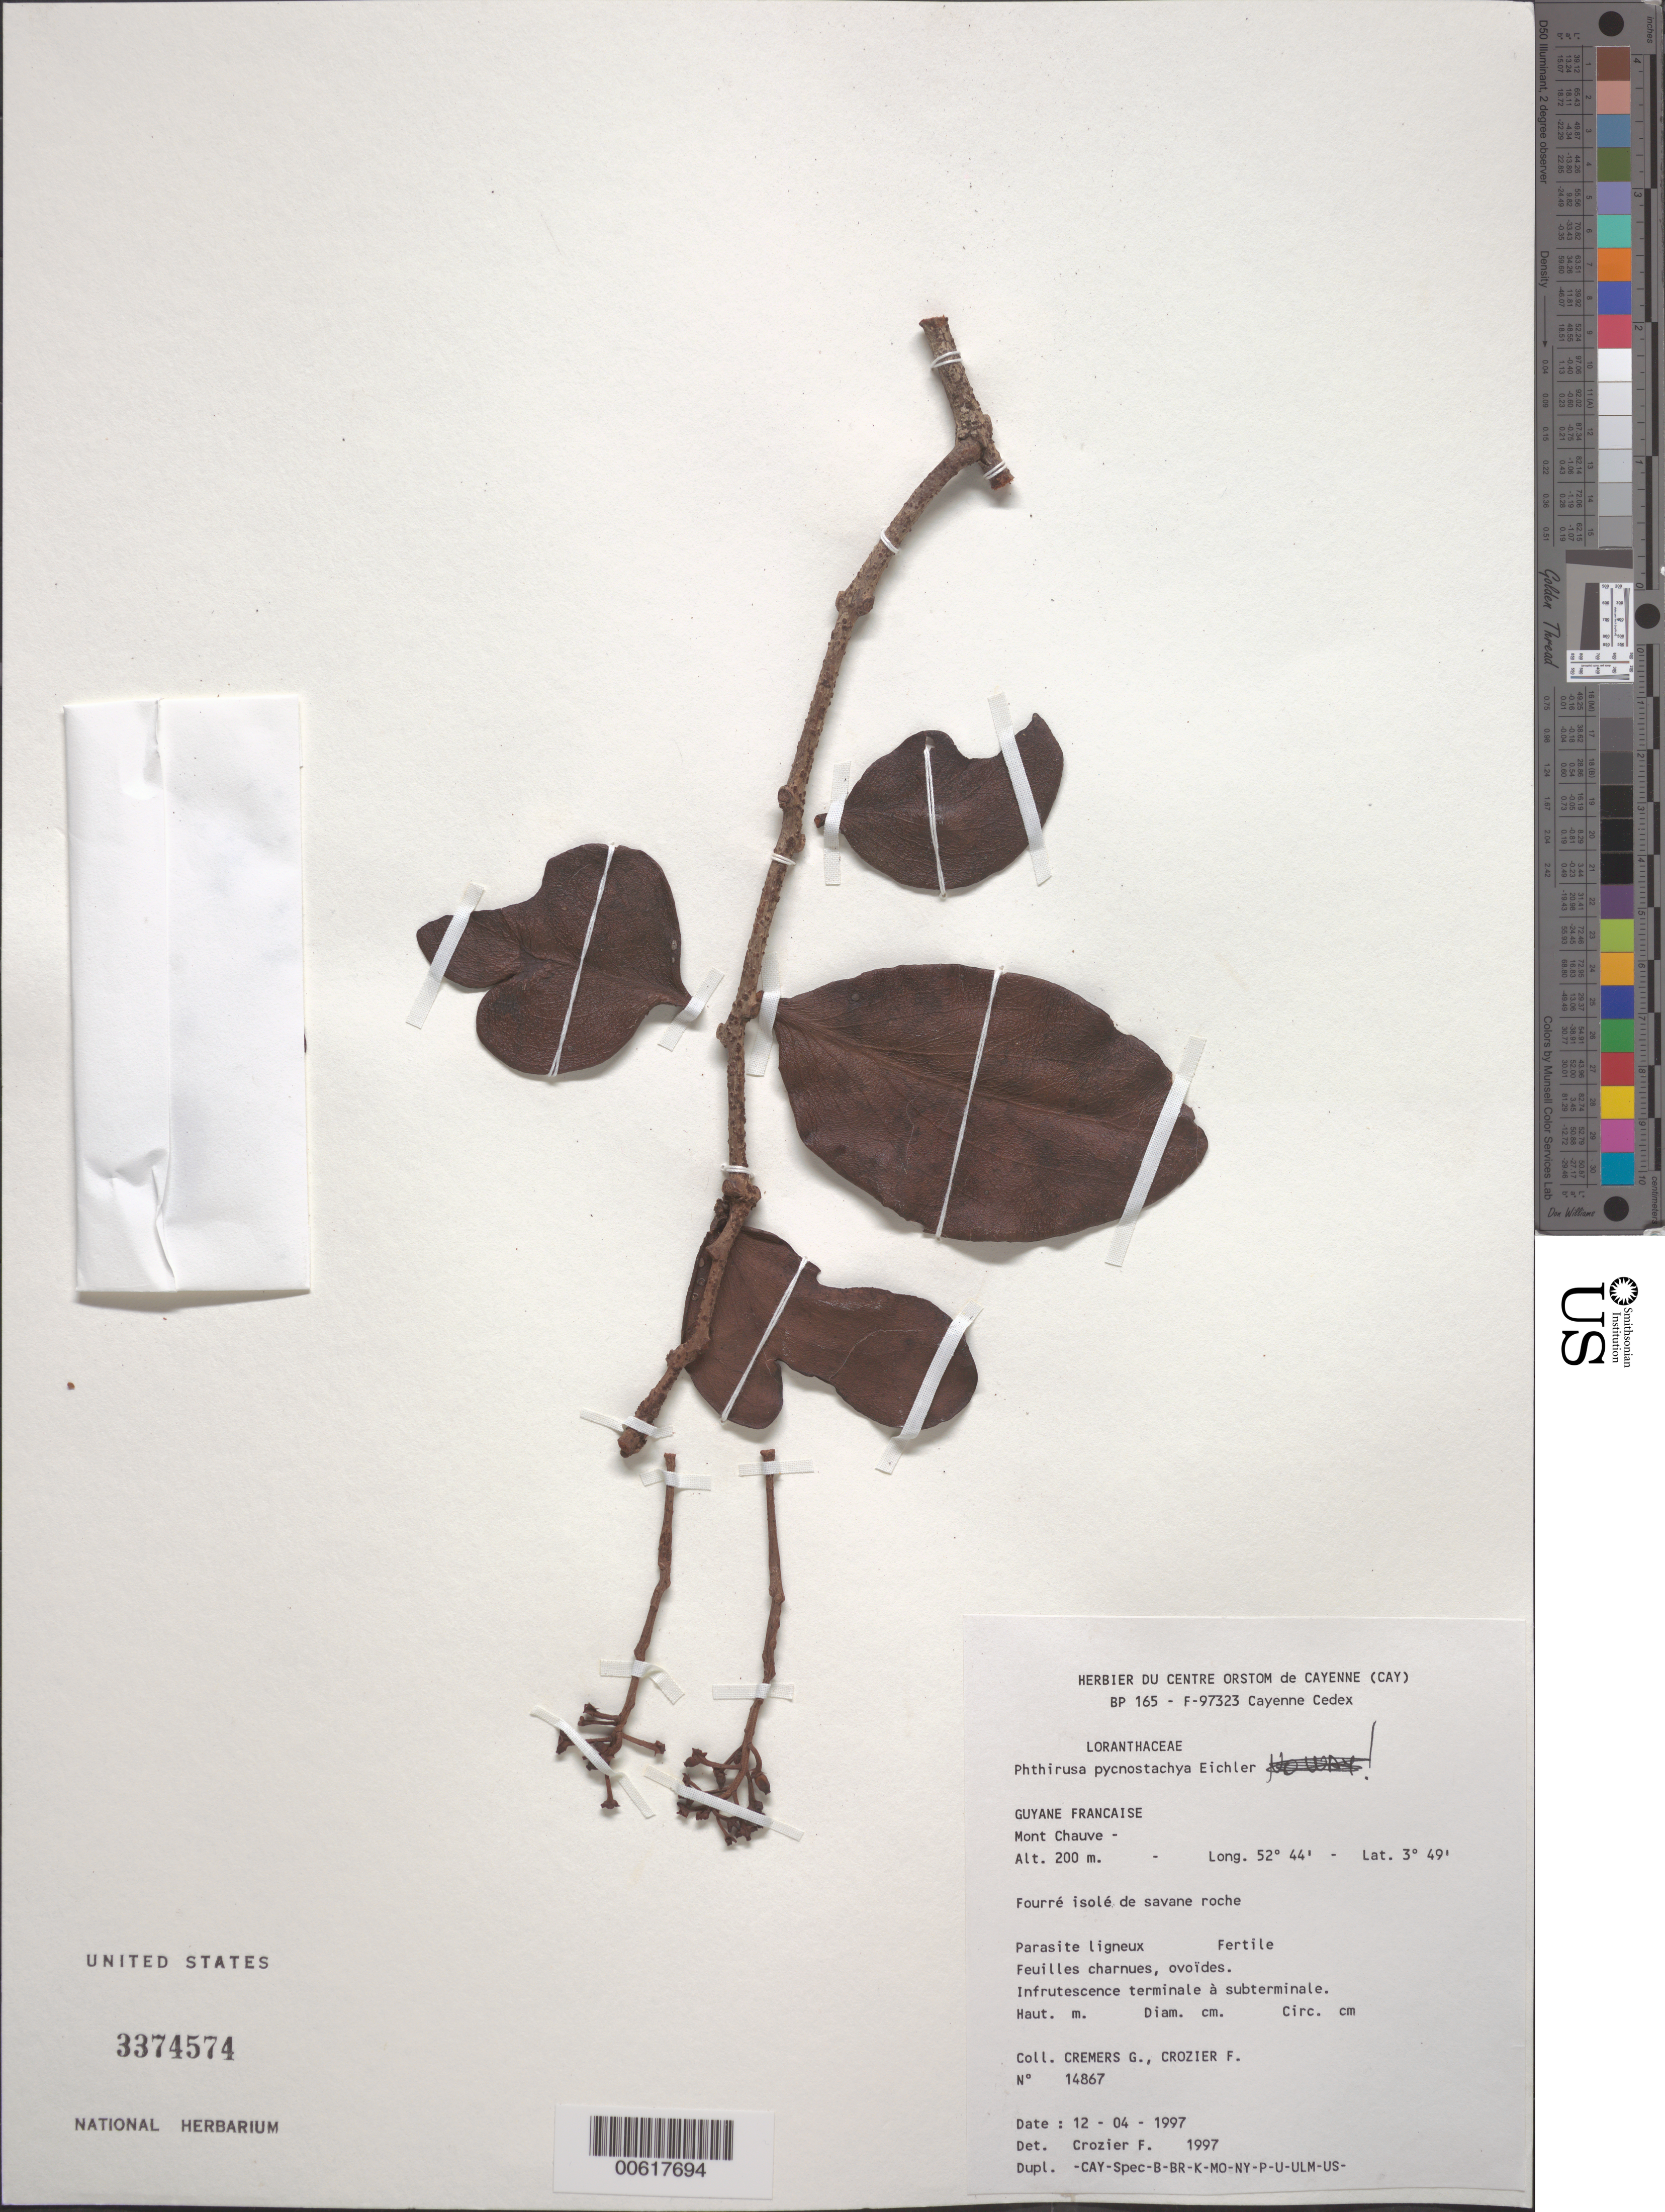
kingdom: Plantae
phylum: Tracheophyta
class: Magnoliopsida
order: Santalales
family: Loranthaceae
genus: Phthirusa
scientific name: Phthirusa pycnostachya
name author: Eichler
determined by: Crozier, F.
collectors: G. Cremers & F. Crozier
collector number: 14867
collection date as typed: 12-Apr-97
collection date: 1997-04-12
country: French Guiana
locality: Mont Chauve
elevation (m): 200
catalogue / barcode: US 3374574